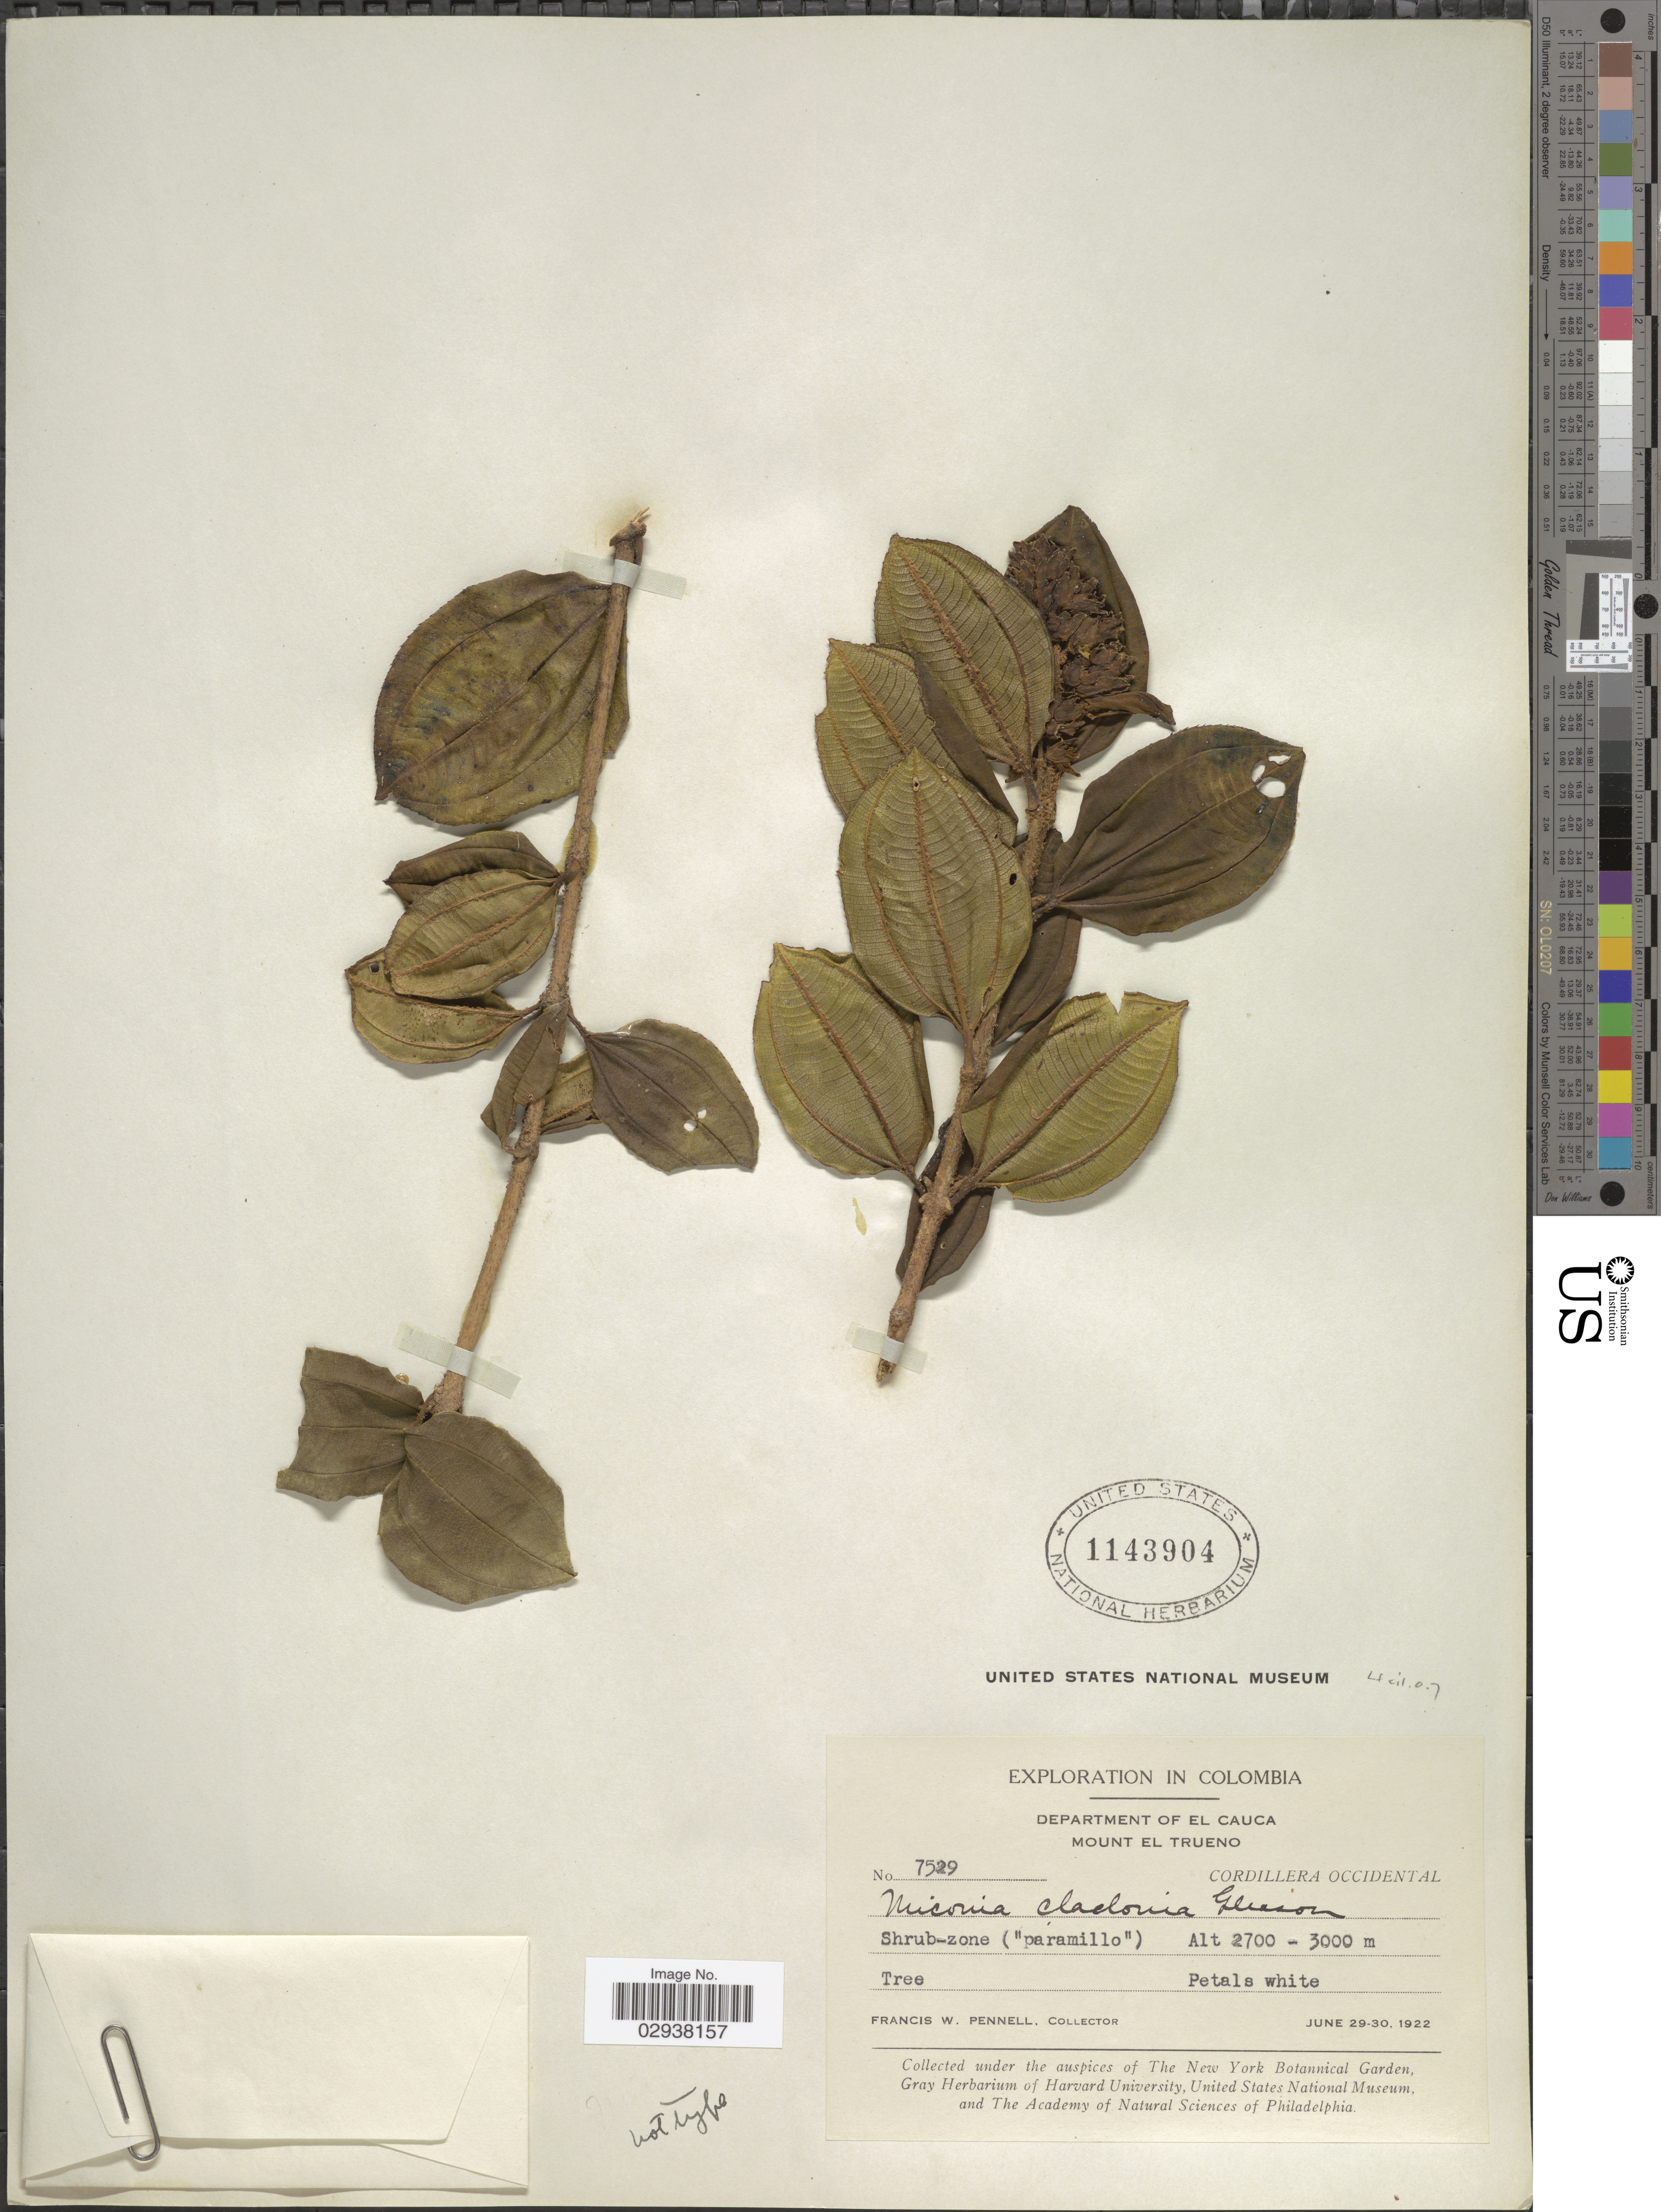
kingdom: Plantae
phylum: Tracheophyta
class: Magnoliopsida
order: Myrtales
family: Melastomataceae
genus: Miconia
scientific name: Miconia cladonia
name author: Gleason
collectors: F. W. Pennell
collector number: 7529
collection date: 1922-06-29/1922-06-30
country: Colombia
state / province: Cauca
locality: Department of El Cauca. Mount El Trueno. Cordillera Occidental.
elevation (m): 2700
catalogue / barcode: US 1143904